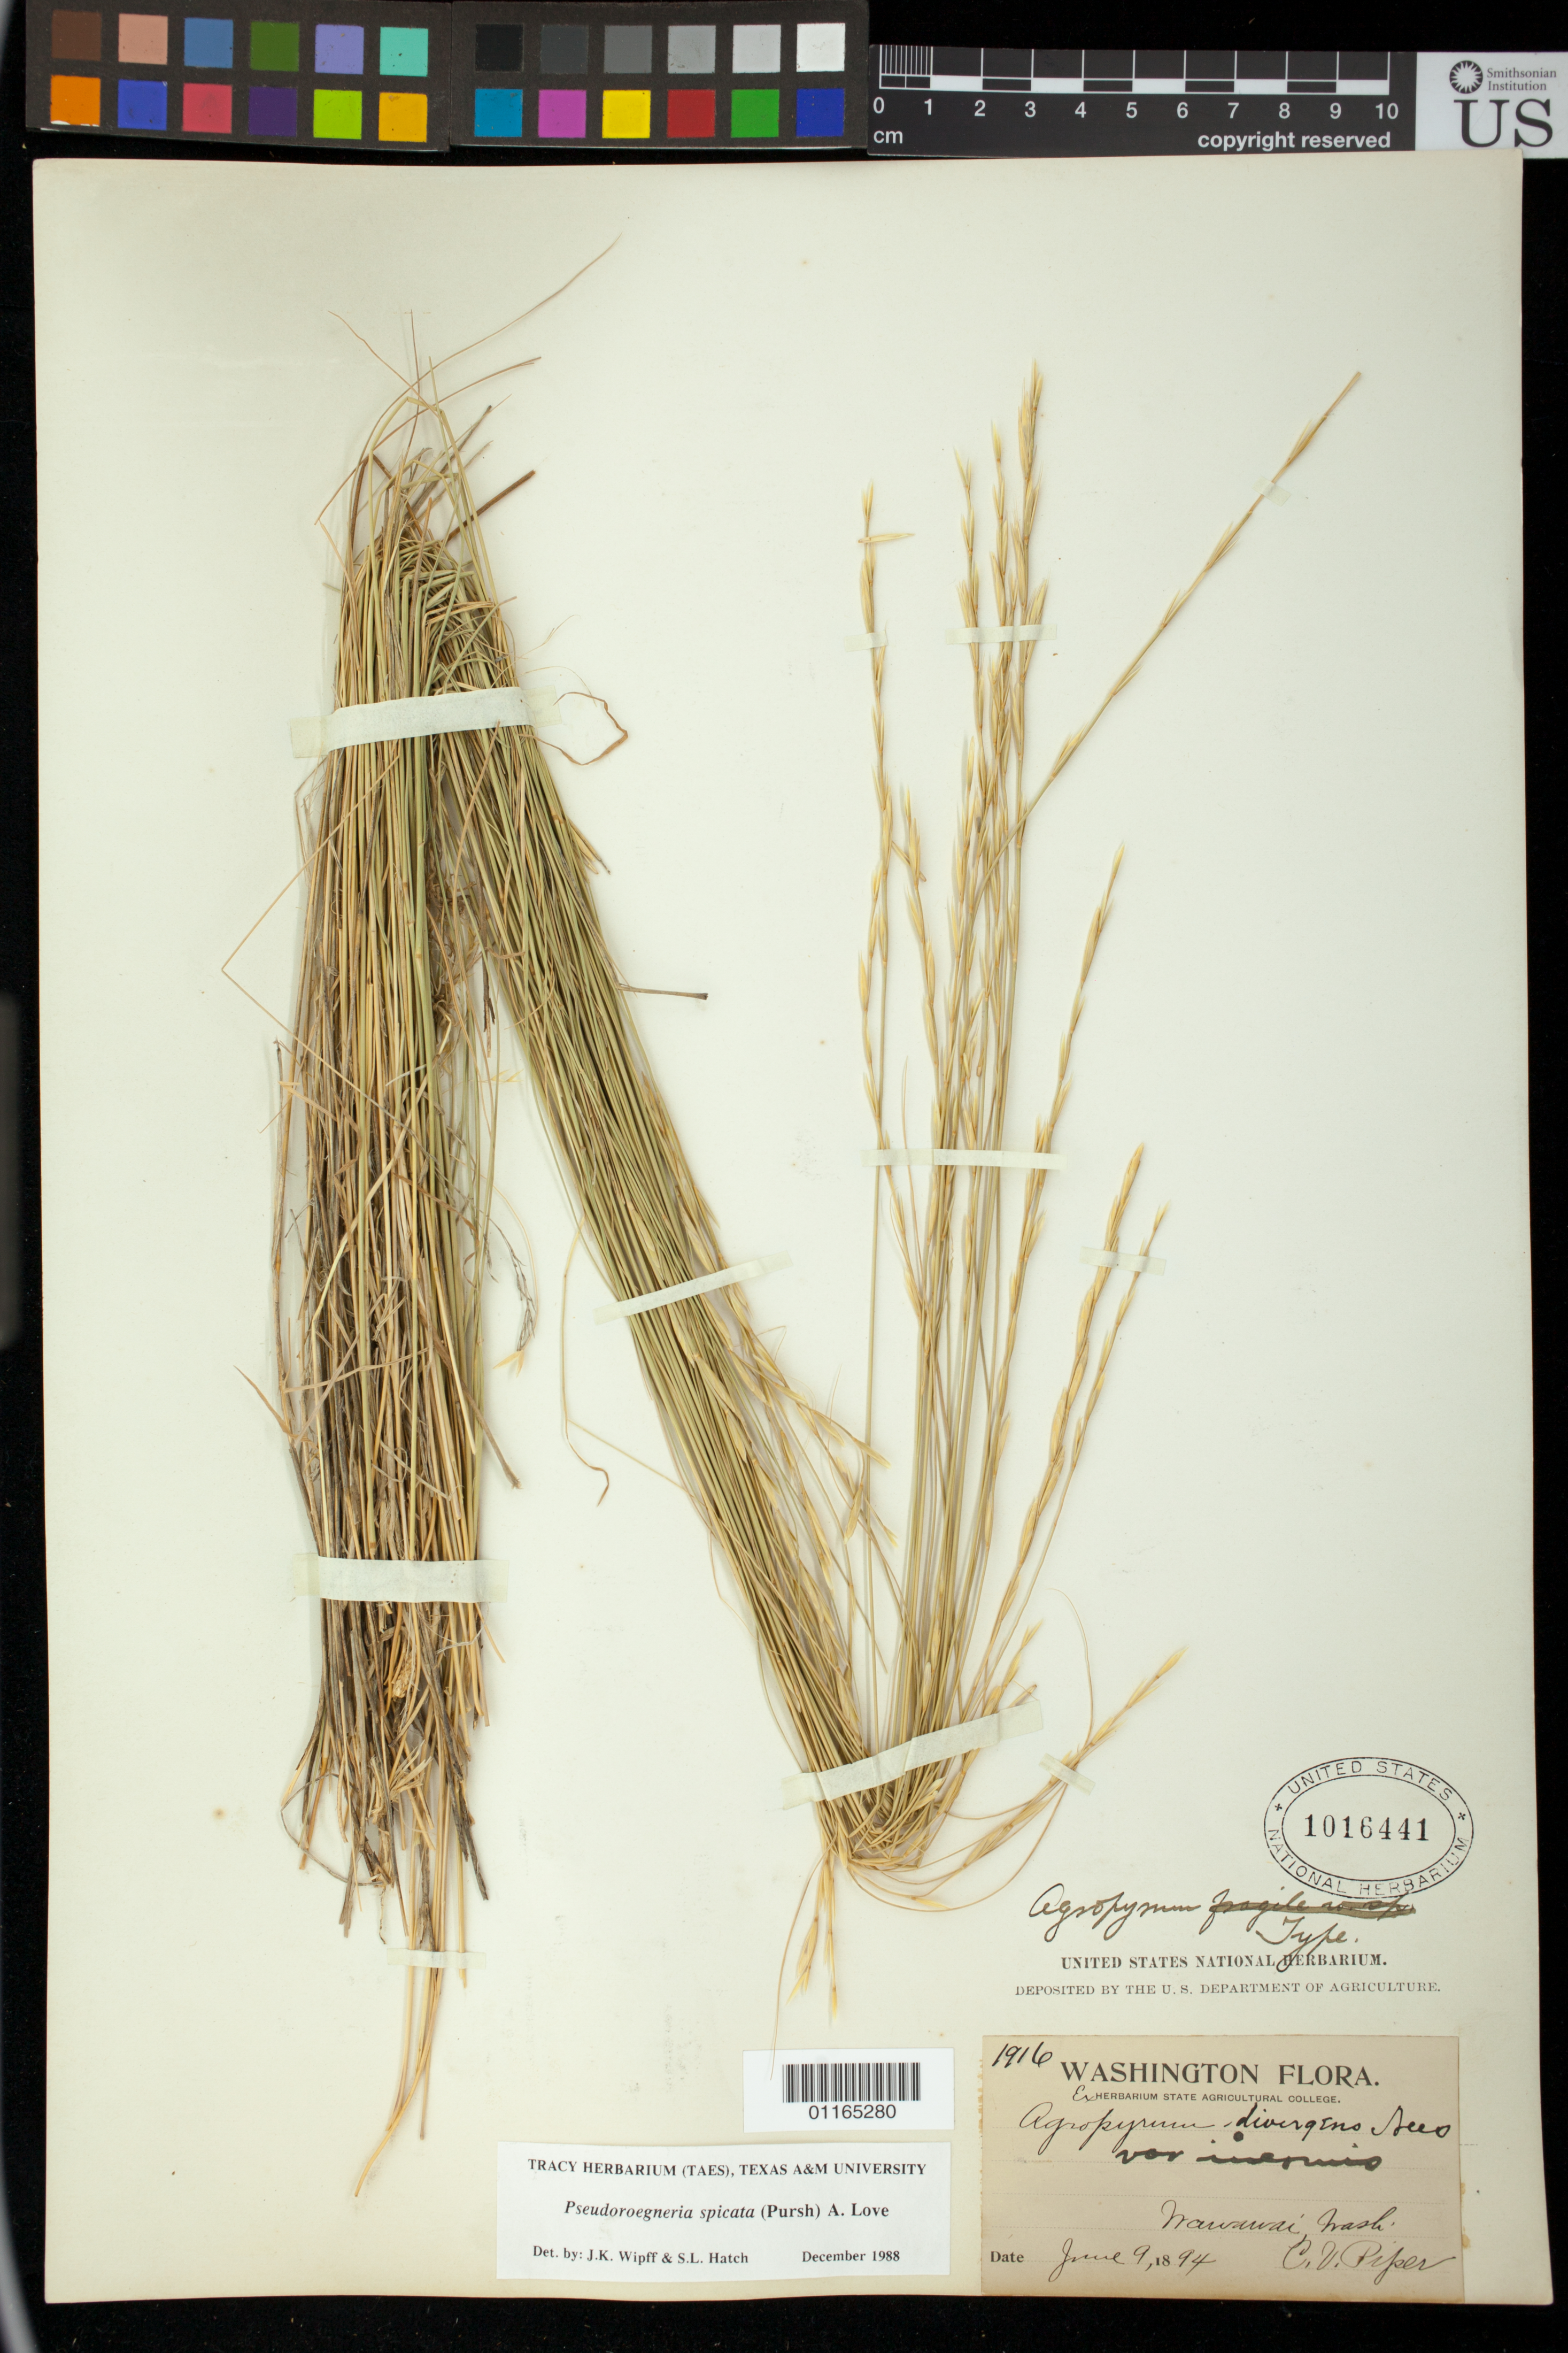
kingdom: Plantae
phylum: Tracheophyta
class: Liliopsida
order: Poales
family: Poaceae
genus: Agropyron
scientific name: Agropyron divergens var. inerme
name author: Scribn. & J.G. Sm.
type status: Syntype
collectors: C. V. Piper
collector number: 1916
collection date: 1894-06-09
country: United States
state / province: Washington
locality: Wawaiwai, Wash.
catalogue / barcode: US 1016441